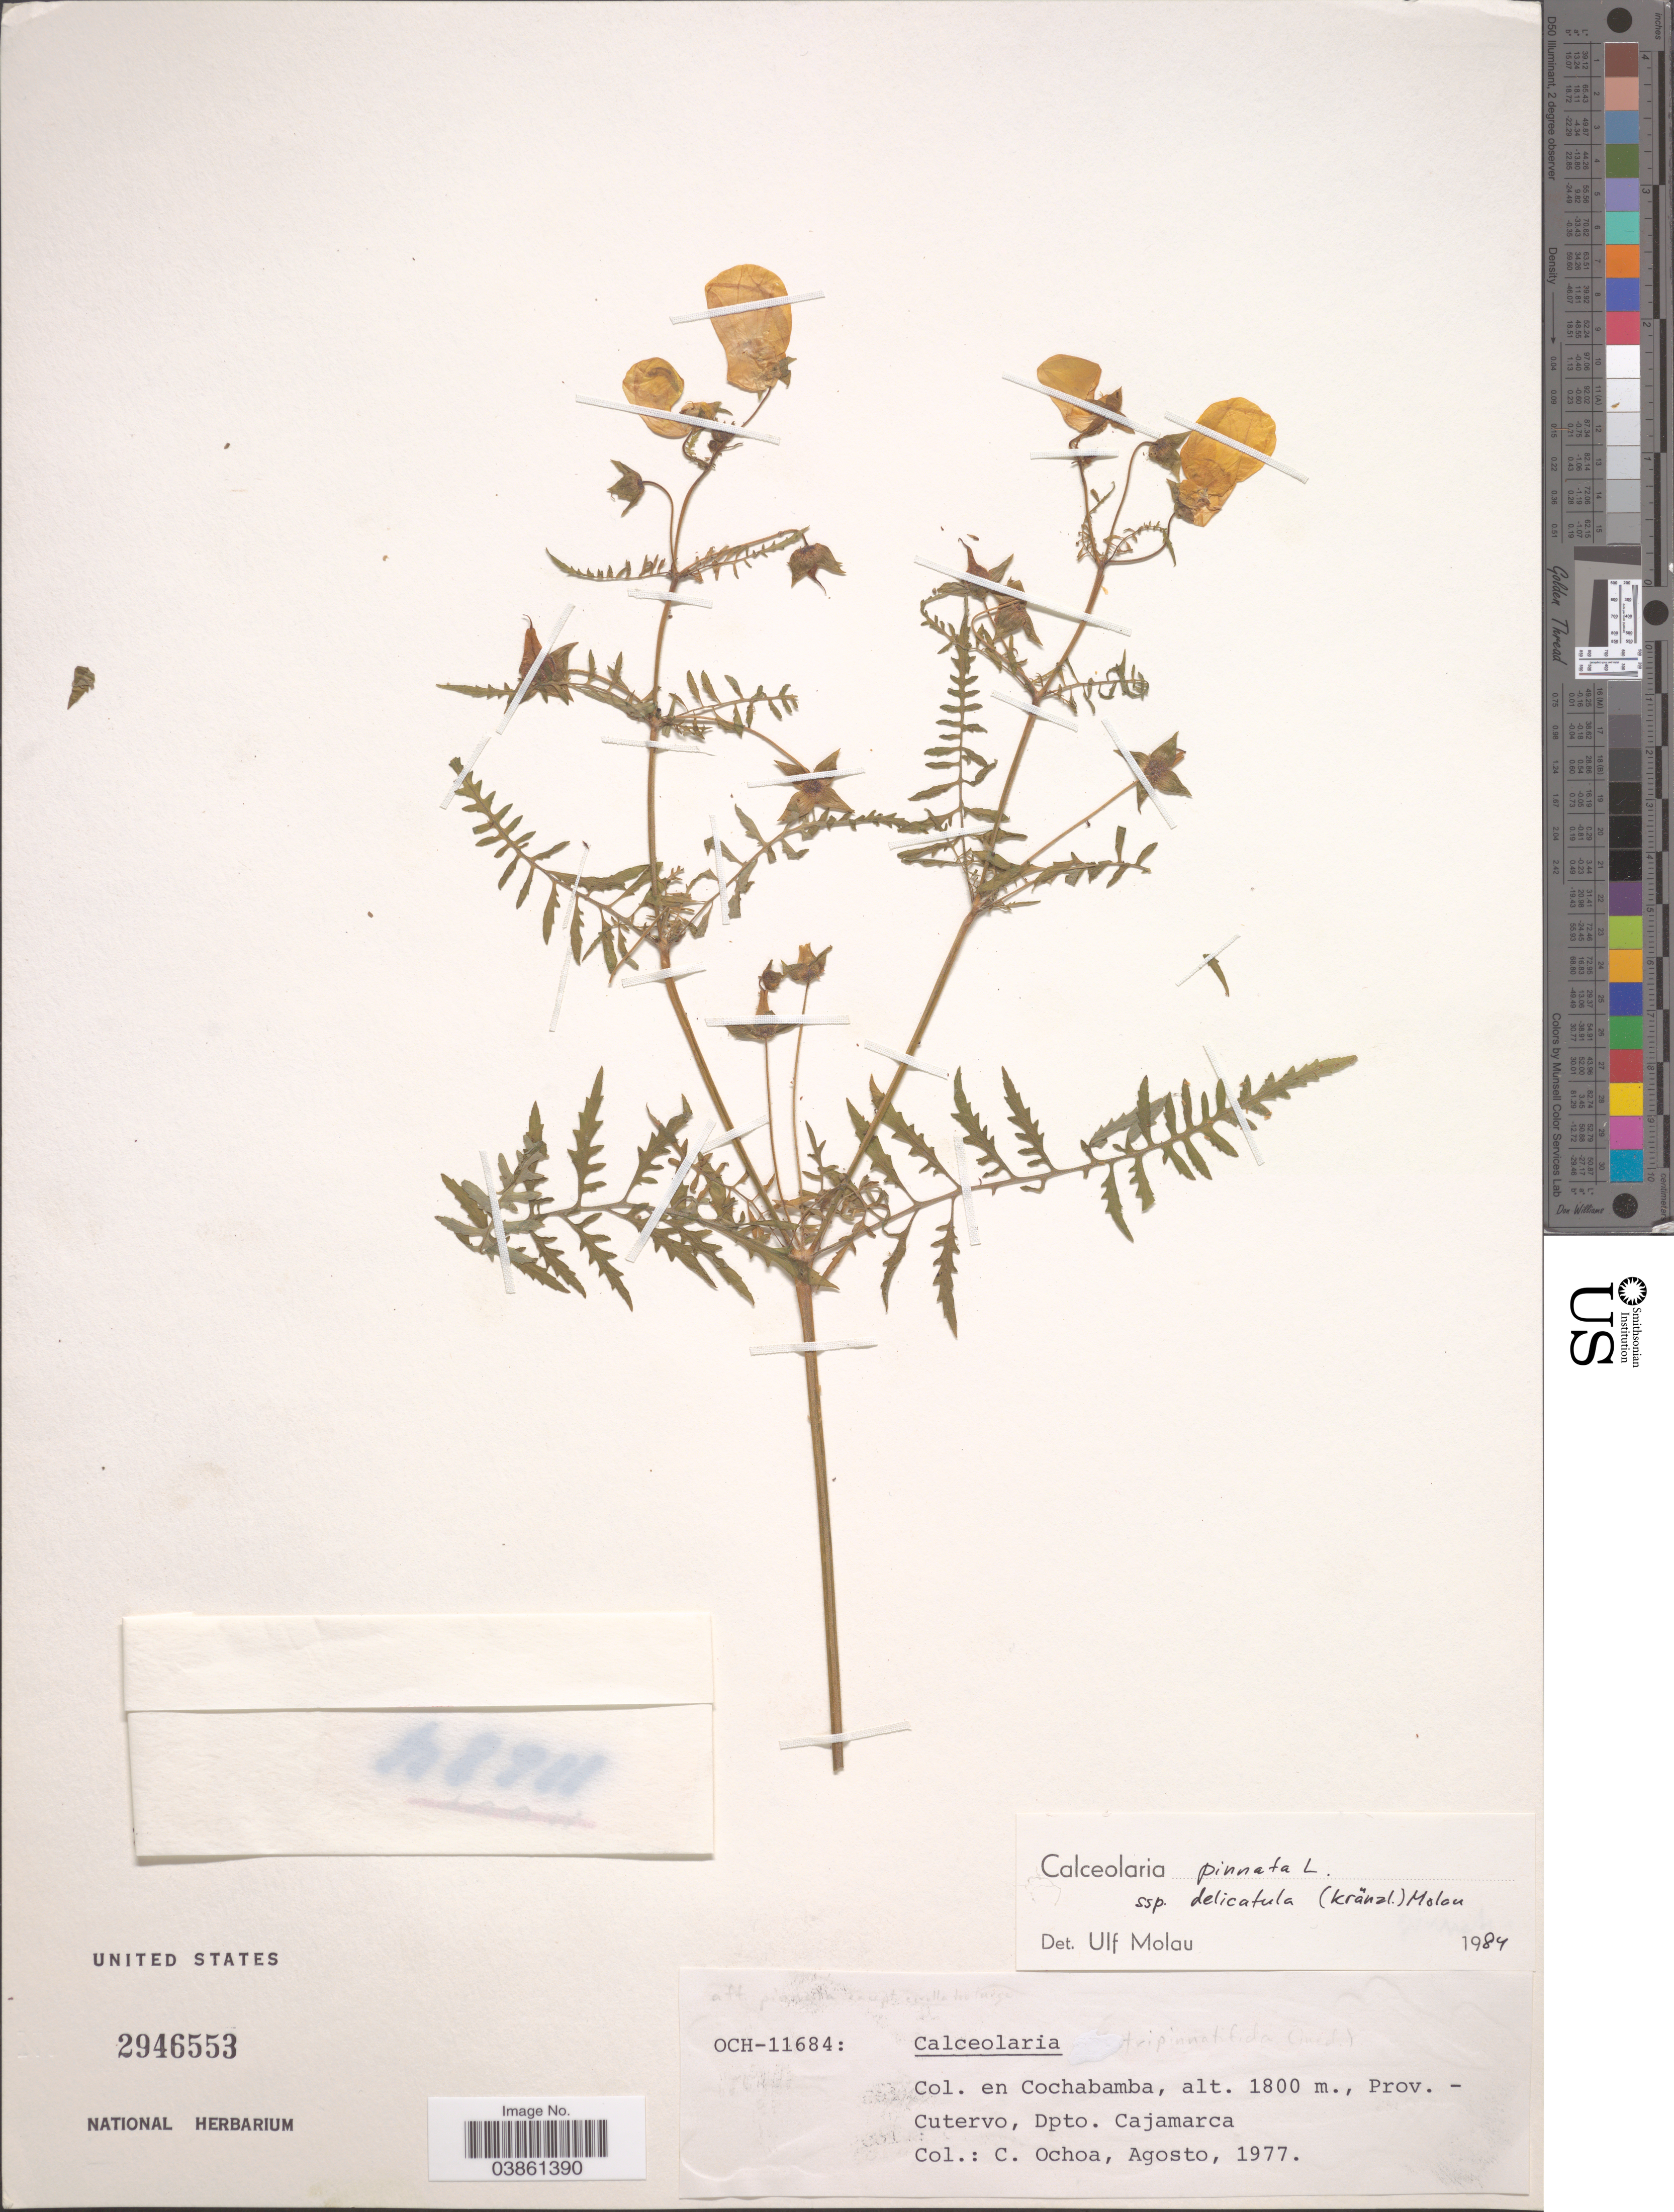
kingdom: Plantae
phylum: Tracheophyta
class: Magnoliopsida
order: Lamiales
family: Calceolariaceae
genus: Calceolaria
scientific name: Calceolaria pinnata subsp. delicatula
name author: (Kraenzl.) Molau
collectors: C. Ochoa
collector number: OCH-11684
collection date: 1977-08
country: Peru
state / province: Cajamarca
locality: Col. en Cochabamba, Prov. - Cutervo, Dpto. Cajamarca.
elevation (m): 1800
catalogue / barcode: US 2946553